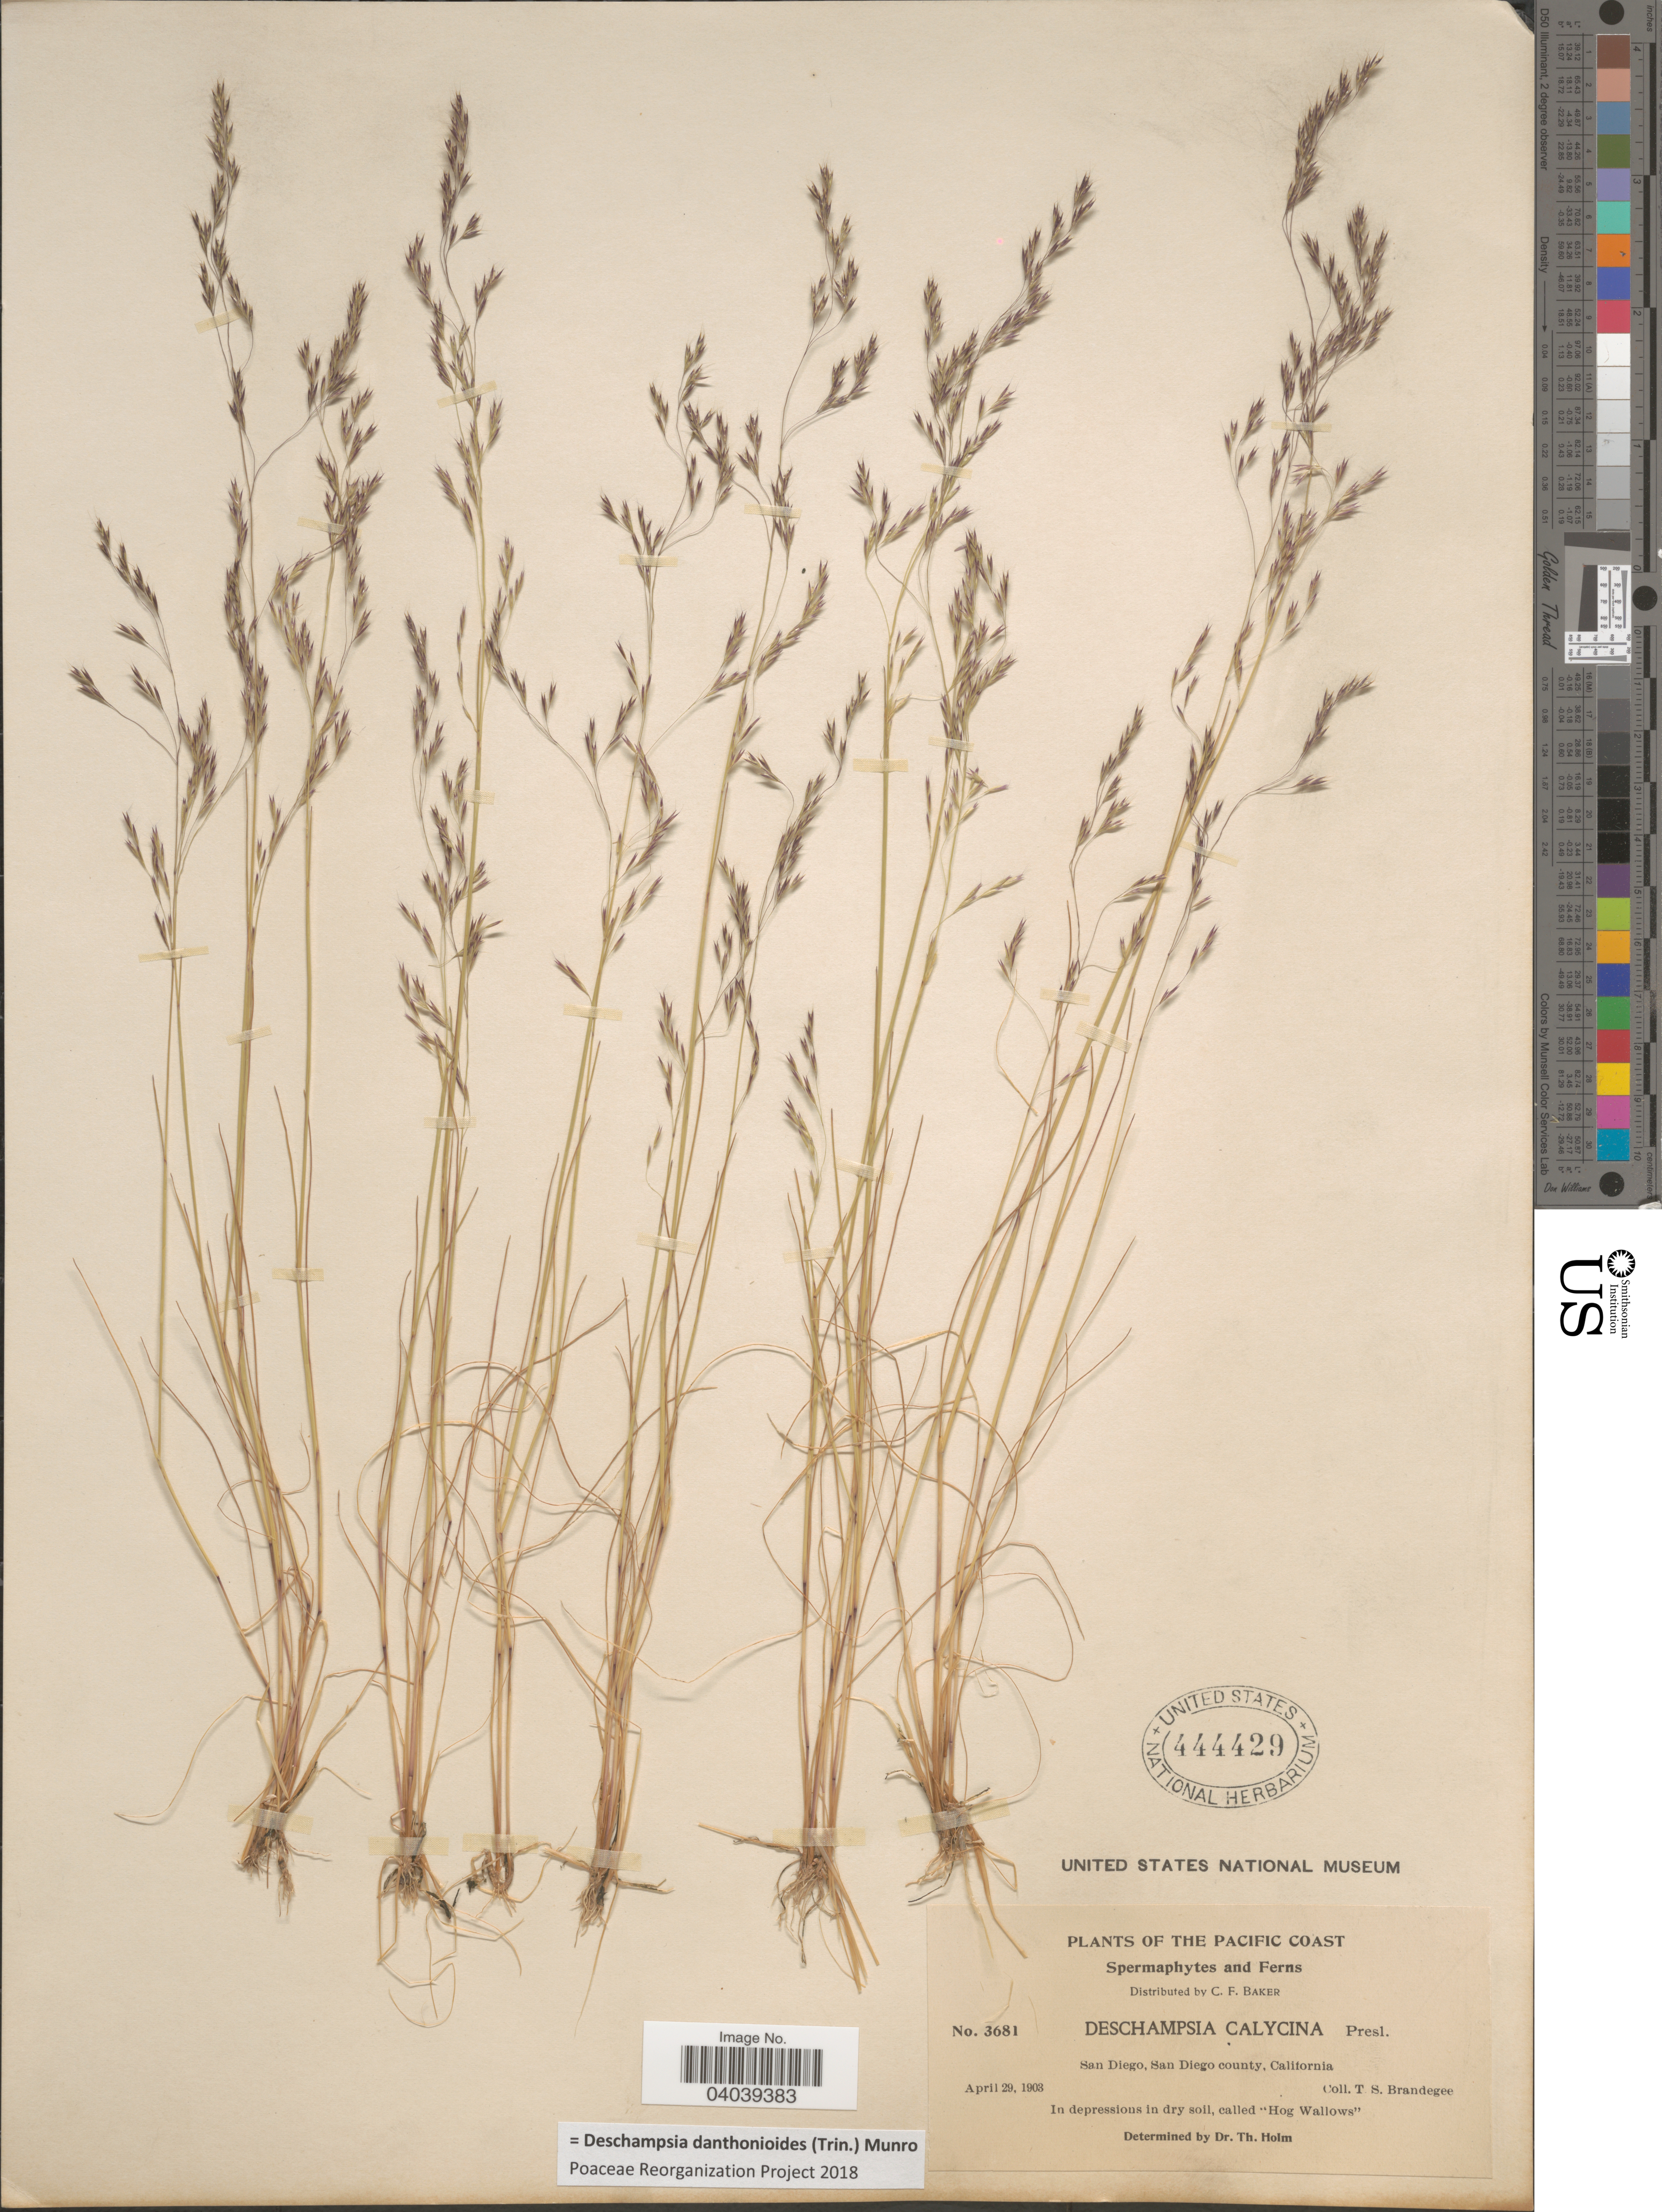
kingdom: Plantae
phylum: Tracheophyta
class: Liliopsida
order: Poales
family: Poaceae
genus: Deschampsia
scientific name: Deschampsia danthonioides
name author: (Trin.) Munro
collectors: T. S. Brandegee (herbarium)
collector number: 3681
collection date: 1903-04-29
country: United States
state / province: California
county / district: San Diego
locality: Pacific Coast. San Diego, San Diego county.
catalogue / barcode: US 444429